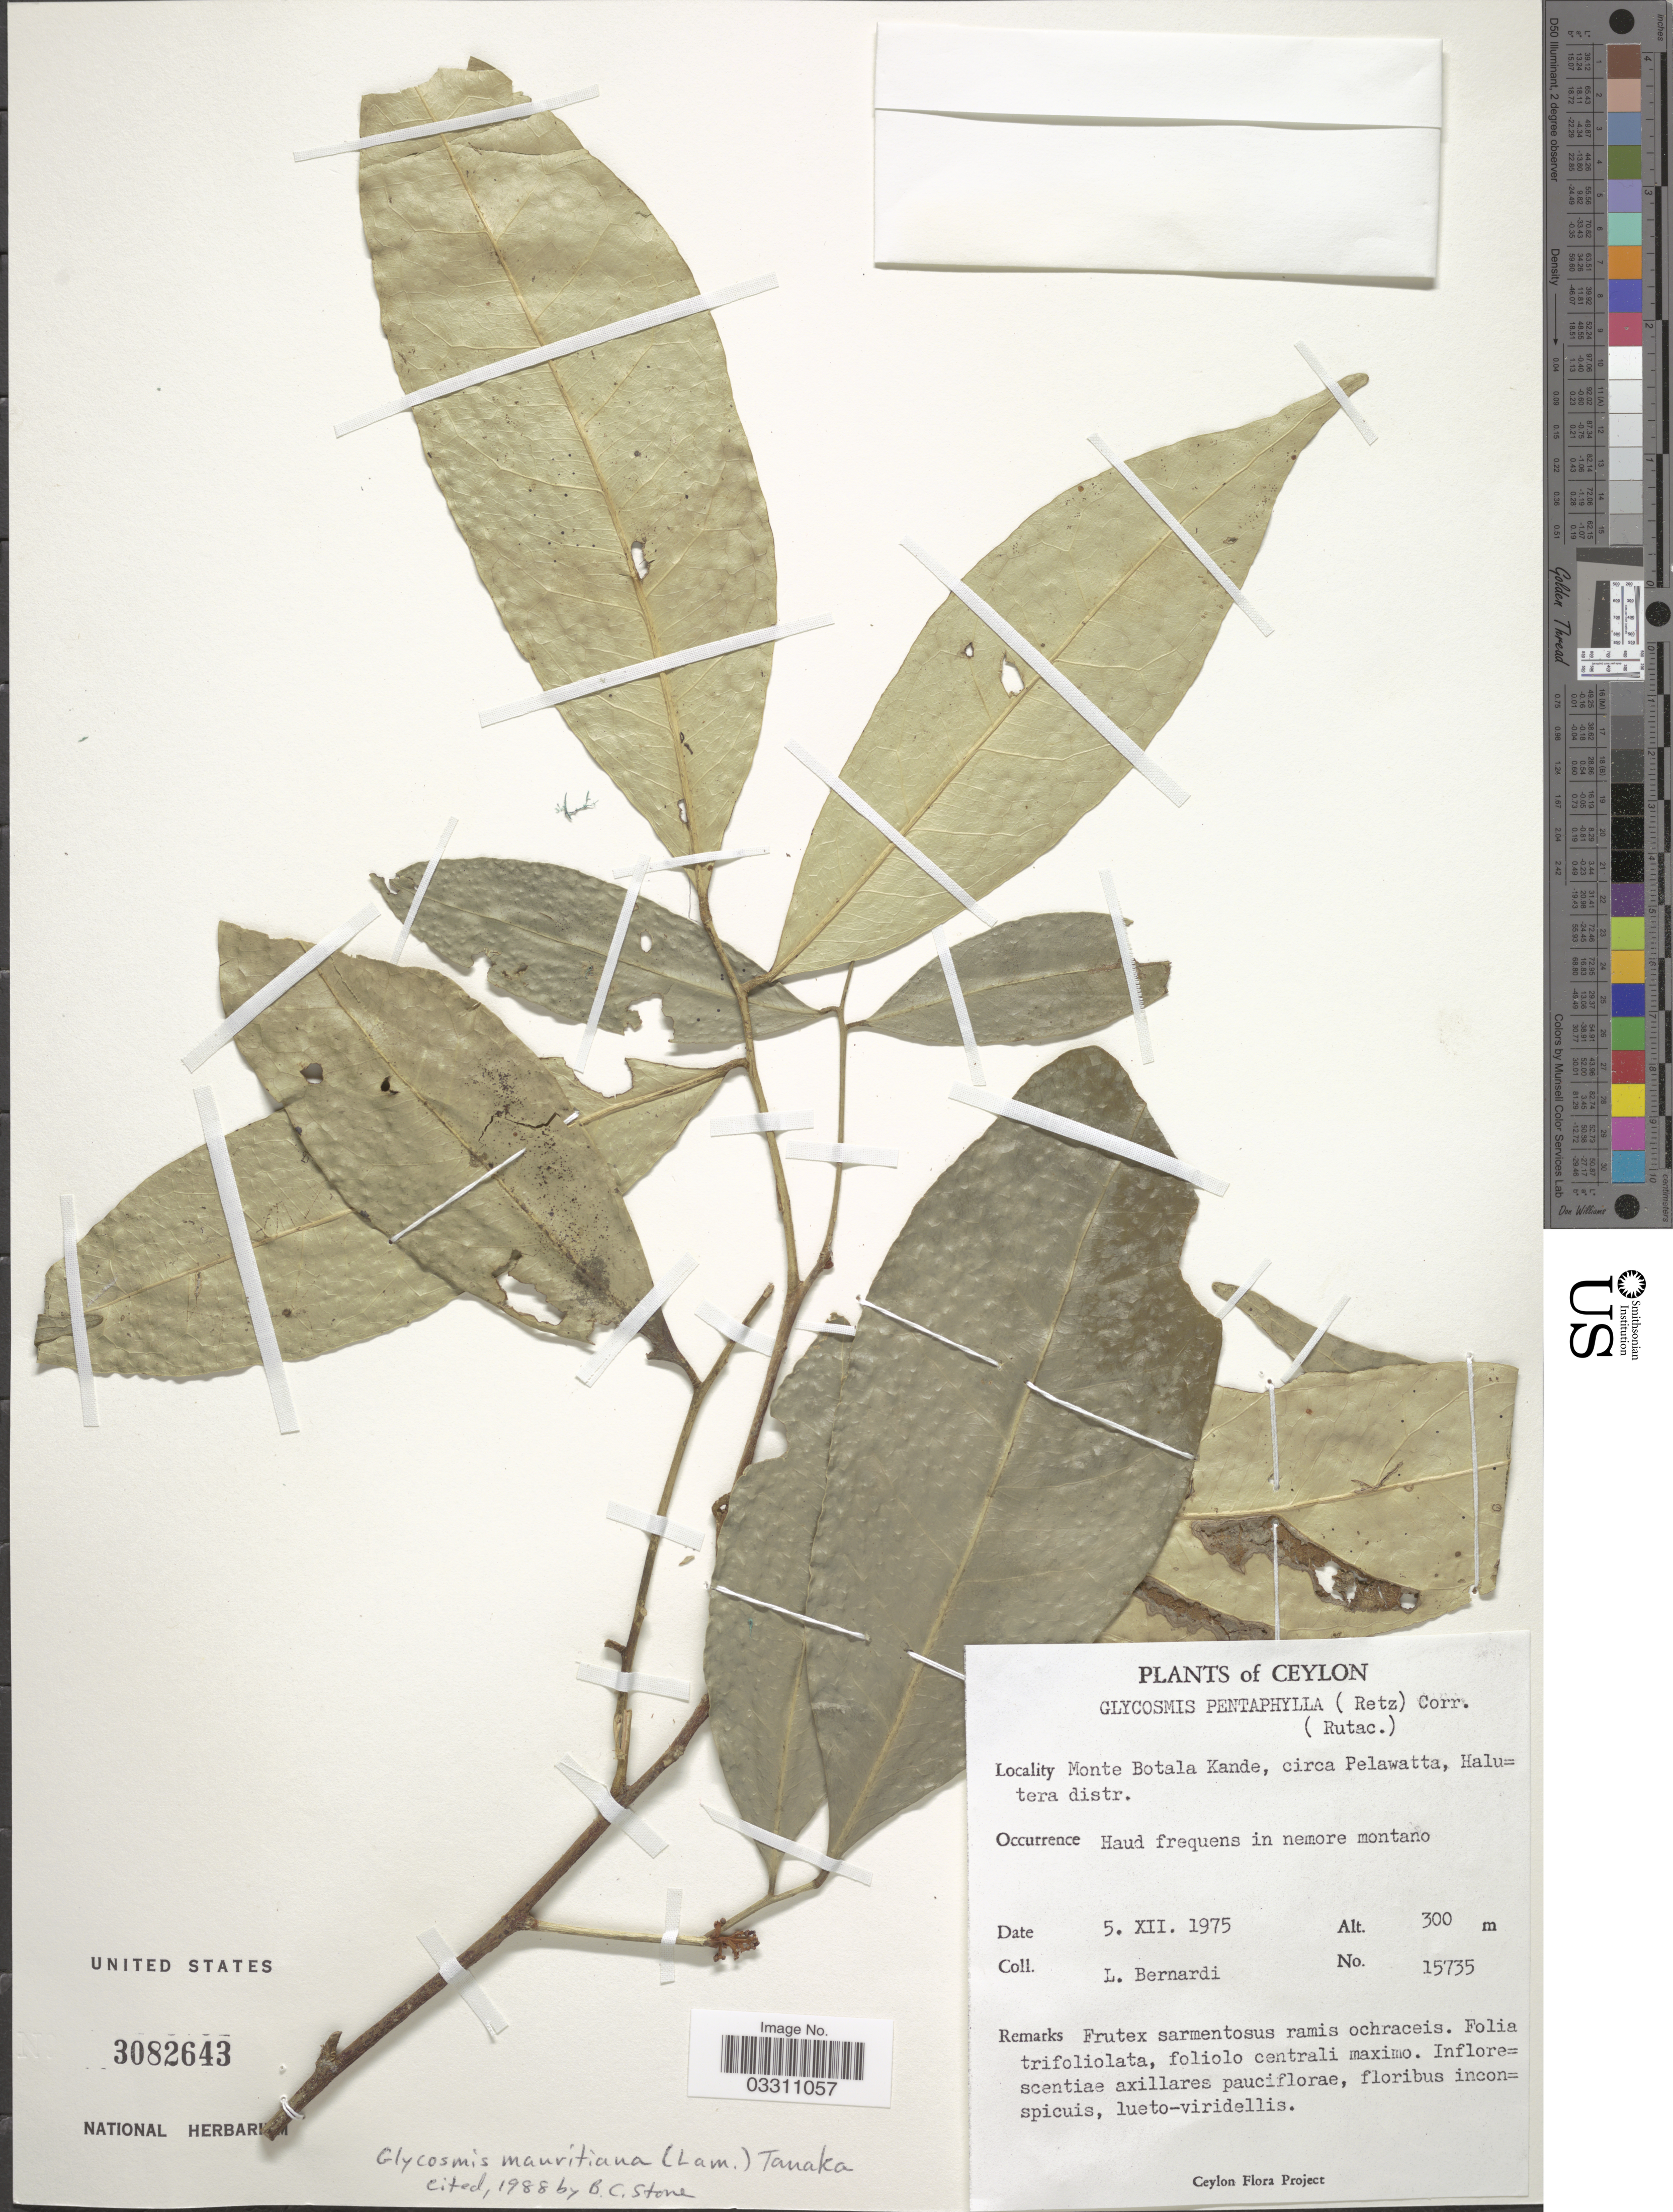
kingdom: Plantae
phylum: Tracheophyta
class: Magnoliopsida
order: Sapindales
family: Rutaceae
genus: Glycosmis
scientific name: Glycosmis mauritiana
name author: (Lamkey) Tanaka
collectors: L. Bernardi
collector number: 15735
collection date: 1975-12-05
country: Sri Lanka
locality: Ceylon, Monte Botala Kande, circa Pelawatta, Halutera distr.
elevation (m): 300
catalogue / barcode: US 3082643